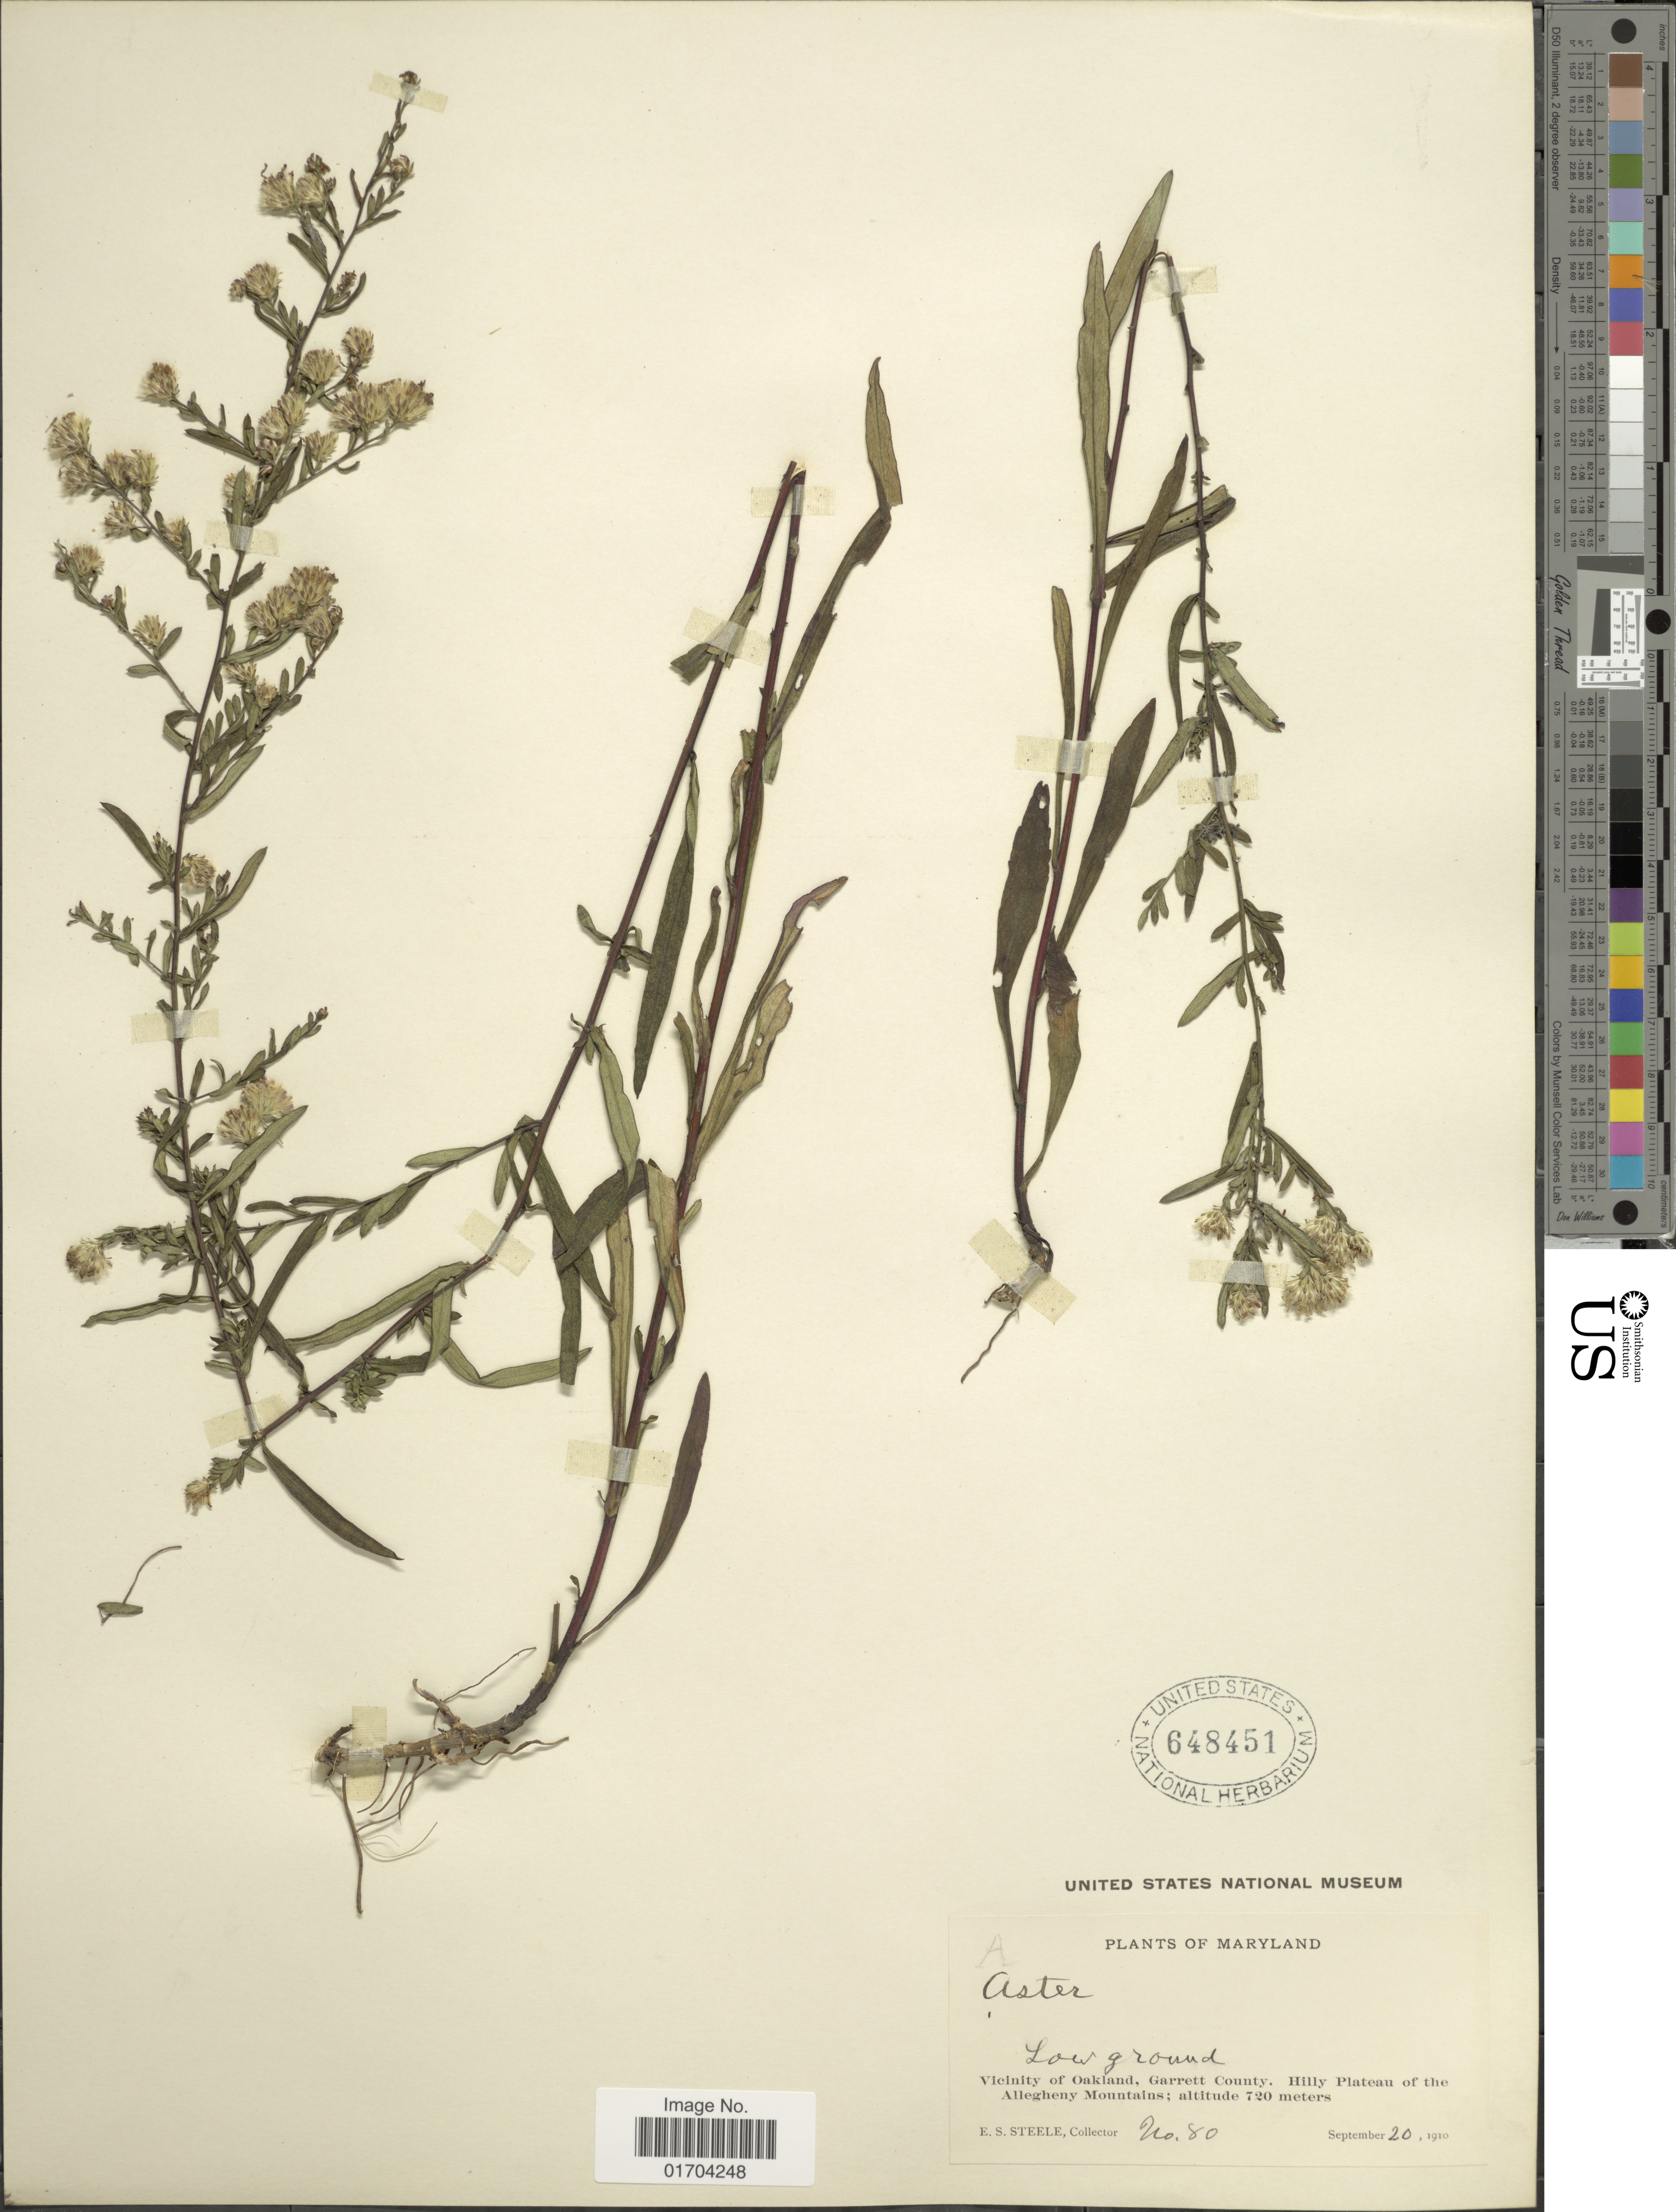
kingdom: Plantae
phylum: Tracheophyta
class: Magnoliopsida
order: Asterales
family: Asteraceae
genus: Symphyotrichum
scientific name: Symphyotrichum sp.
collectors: E. Steele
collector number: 80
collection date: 1910-09-20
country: United States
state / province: Maryland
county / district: Garrett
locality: Low ground, Vicinity of Oakland, Garrett County. Hilly Plateau of the Allegheny Mountains.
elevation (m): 720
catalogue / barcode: US 648451